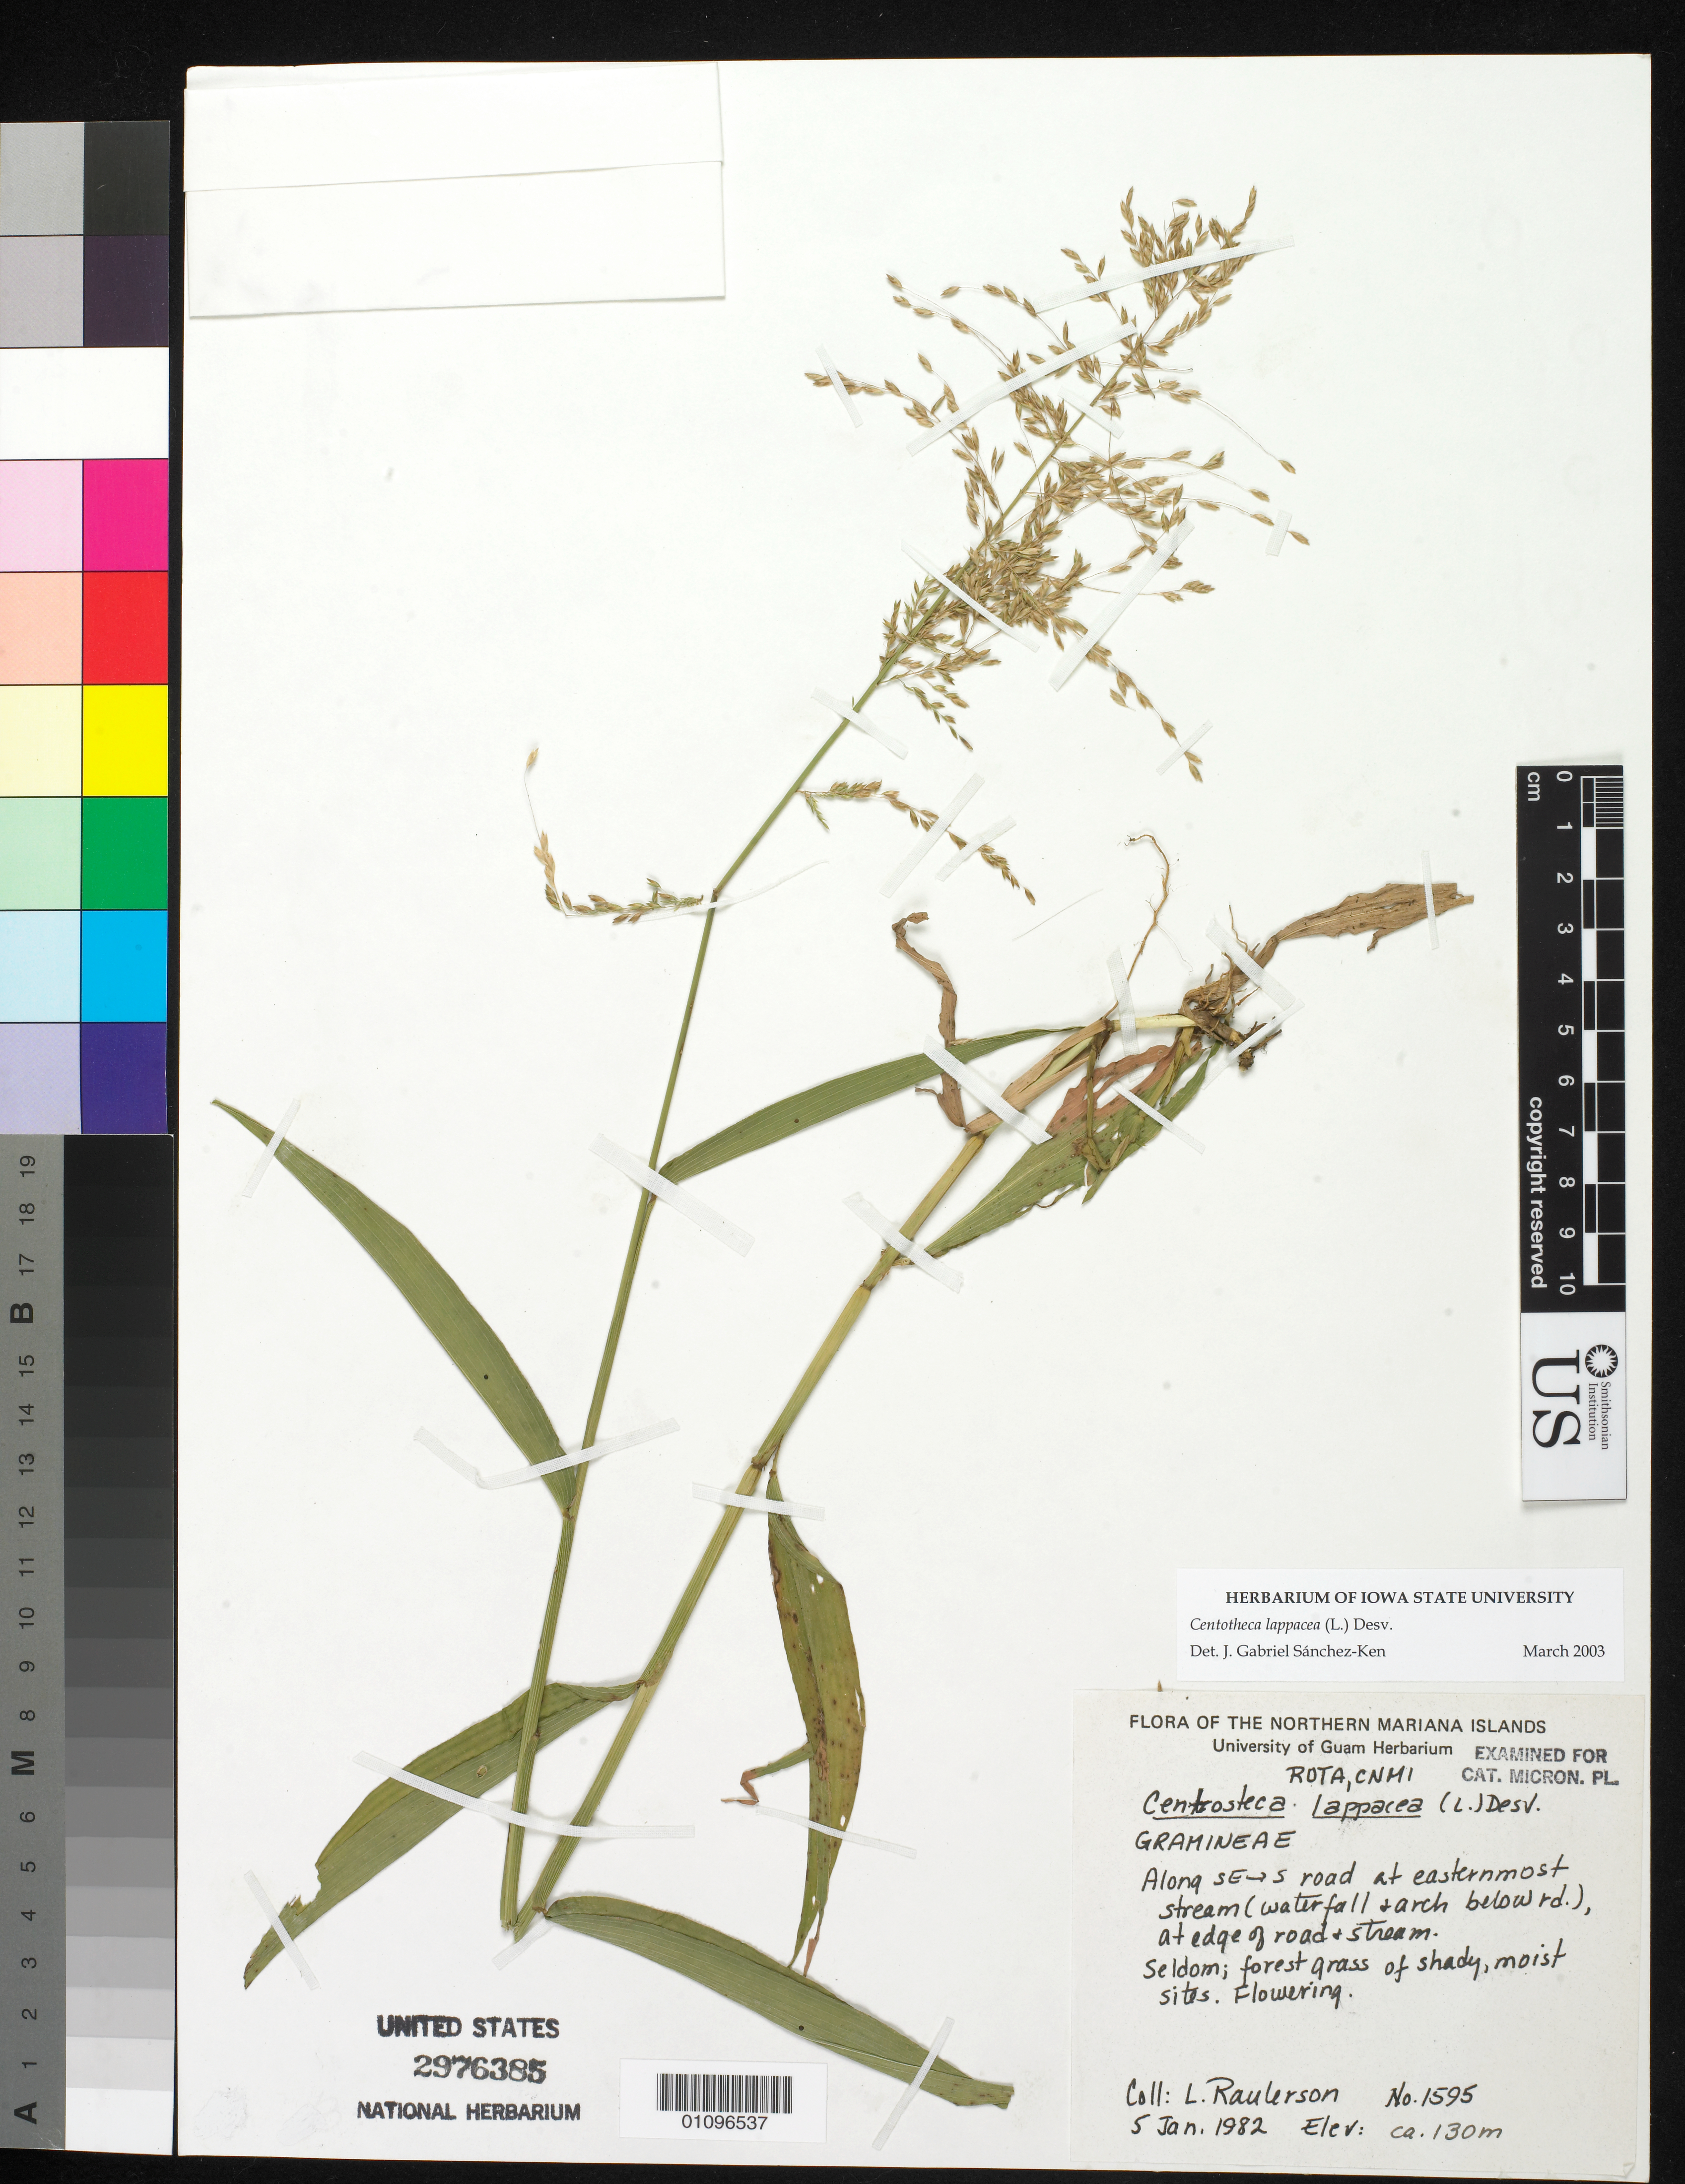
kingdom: Plantae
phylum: Tracheophyta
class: Liliopsida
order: Poales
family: Poaceae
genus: Centotheca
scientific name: Centotheca lappacea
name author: (L.) Desv.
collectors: L. Raulerson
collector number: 1595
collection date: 1983-01-05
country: Guam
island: Guam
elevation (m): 130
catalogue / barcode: US 2976385